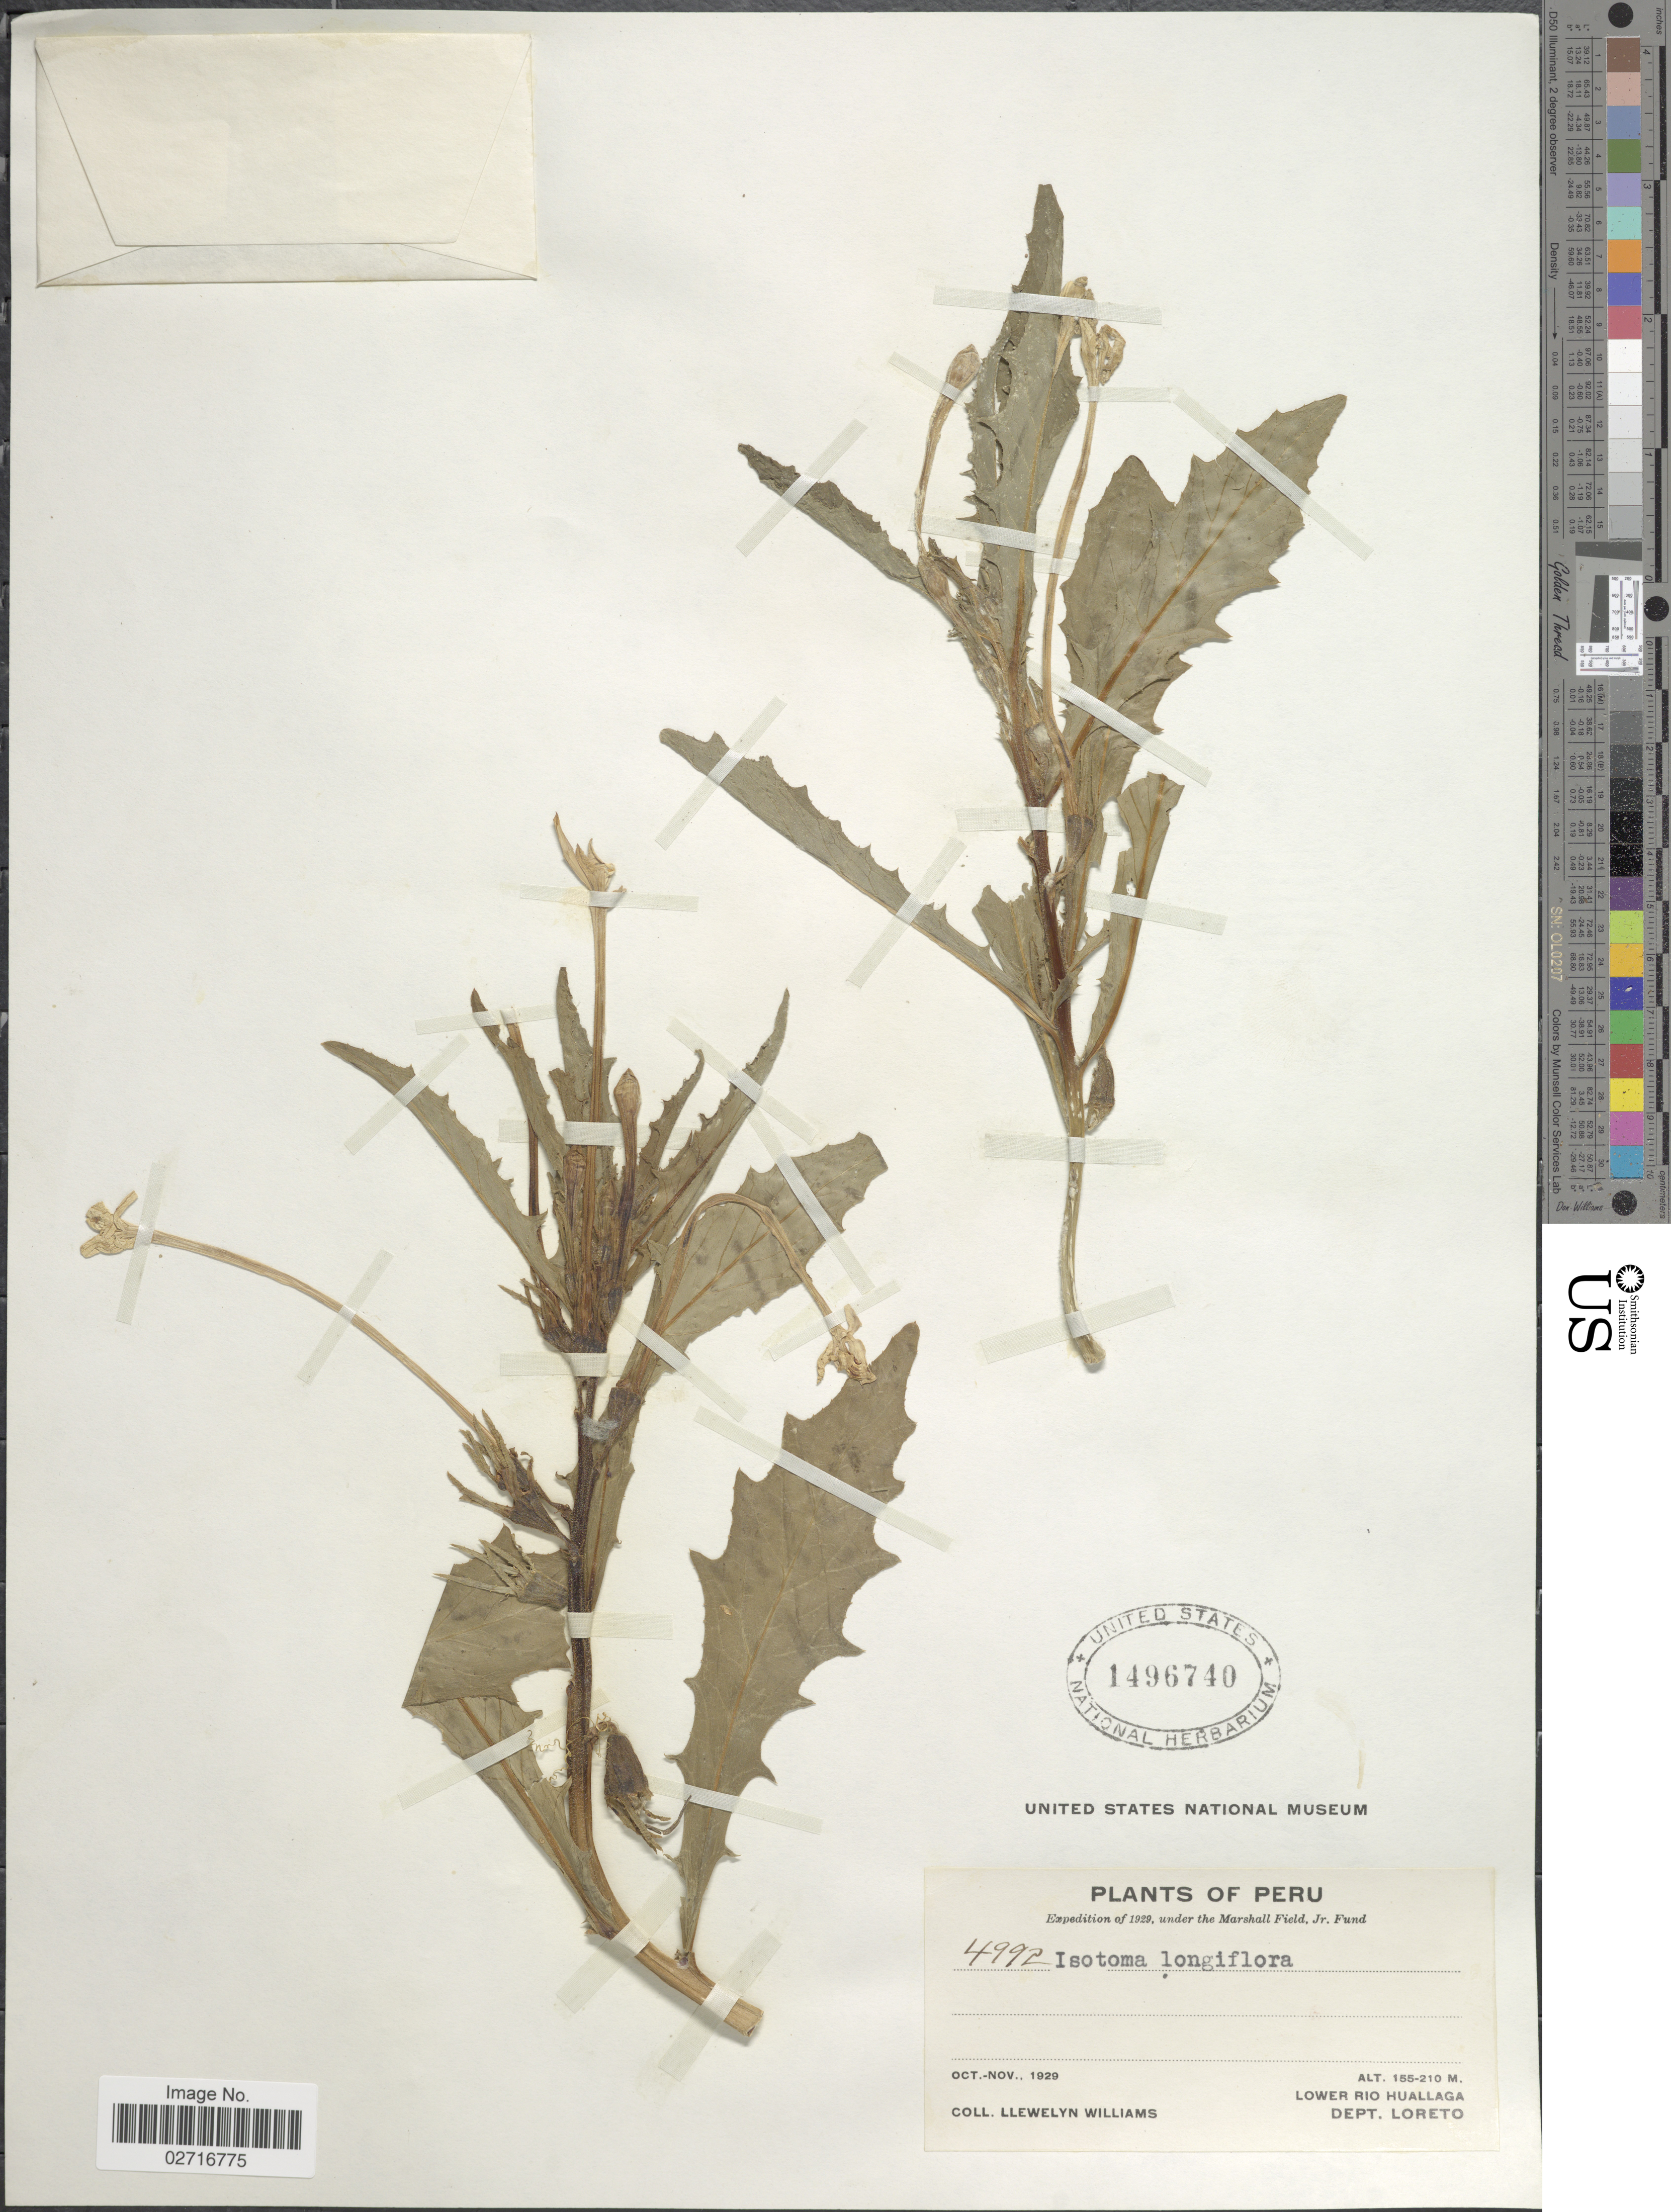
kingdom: Plantae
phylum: Tracheophyta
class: Magnoliopsida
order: Asterales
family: Campanulaceae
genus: Hippobroma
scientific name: Hippobroma longiflora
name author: (L.) G. Don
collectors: Ll. Williams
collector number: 4992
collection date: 1929-10/1929-11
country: Peru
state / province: Loreto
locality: Lower Rio Huallaga.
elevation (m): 155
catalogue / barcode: US 1496740